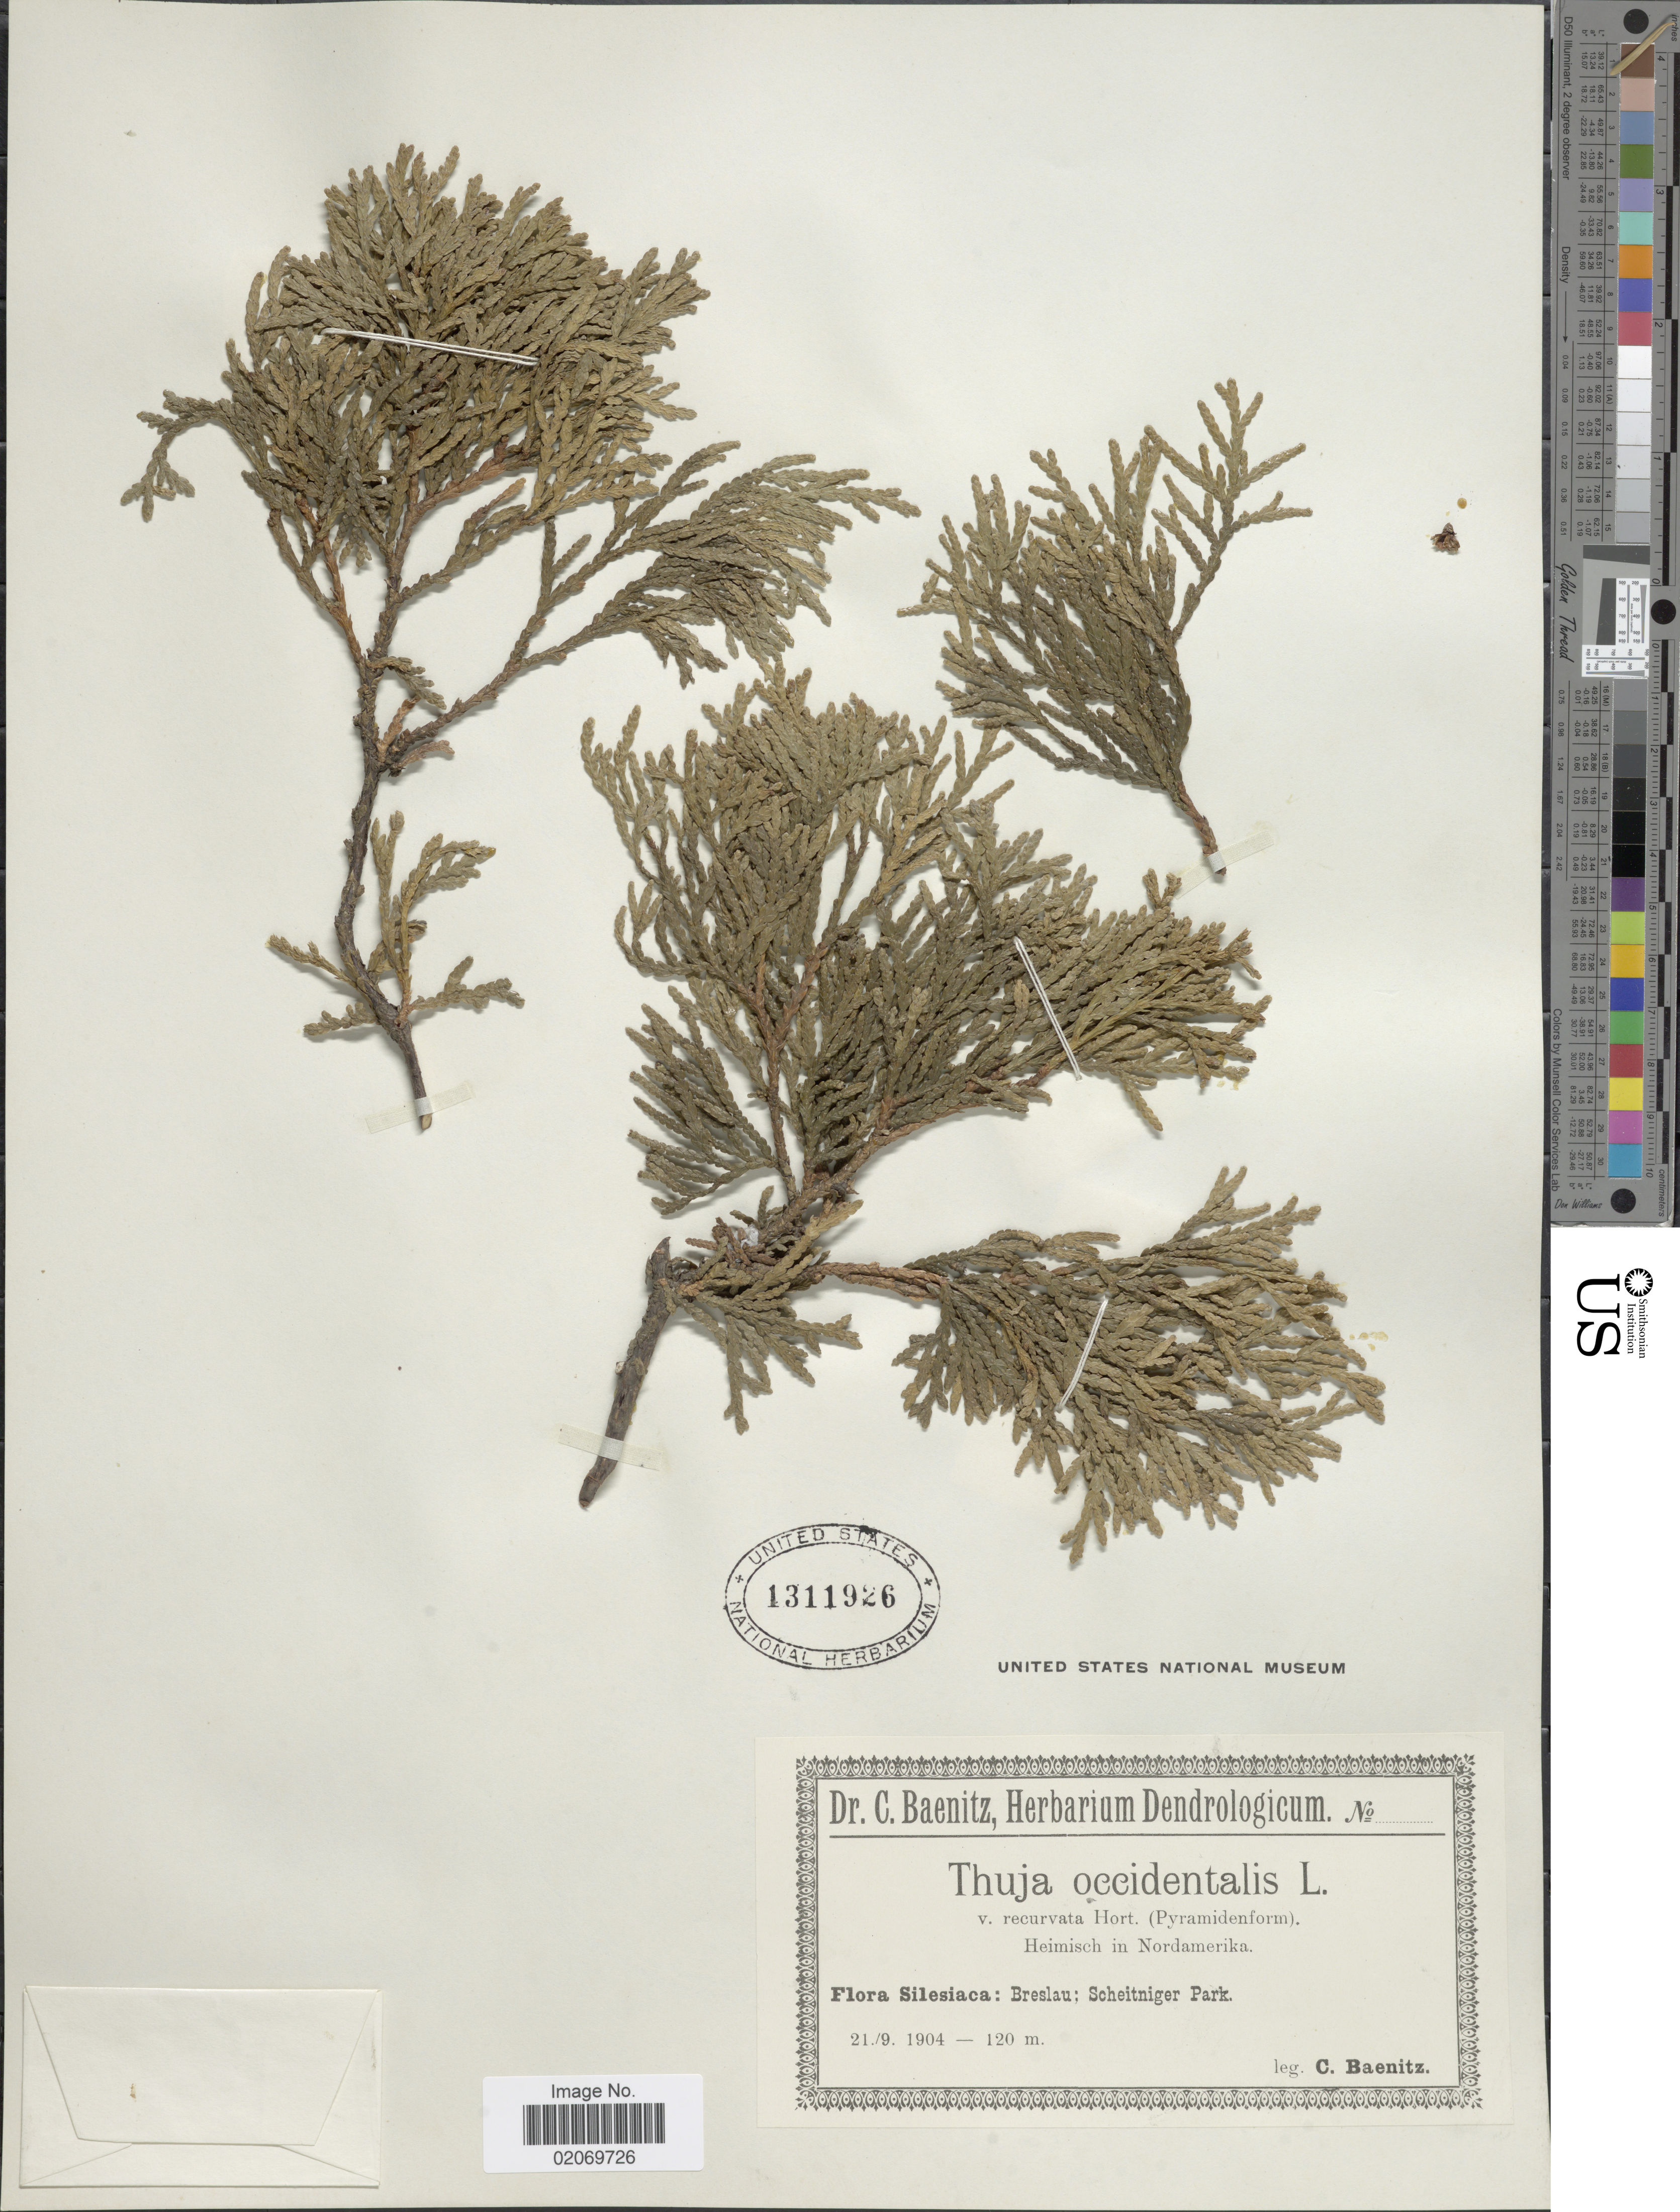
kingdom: Plantae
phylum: Tracheophyta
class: Pinopsida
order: Pinales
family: Cupressaceae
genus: Thuja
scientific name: Thuja occidentalis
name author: L.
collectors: C. G. Baenitz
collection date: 1904-09-21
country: Poland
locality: Silesiaca: Breslau; Scheitniger Park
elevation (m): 120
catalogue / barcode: US 1311926